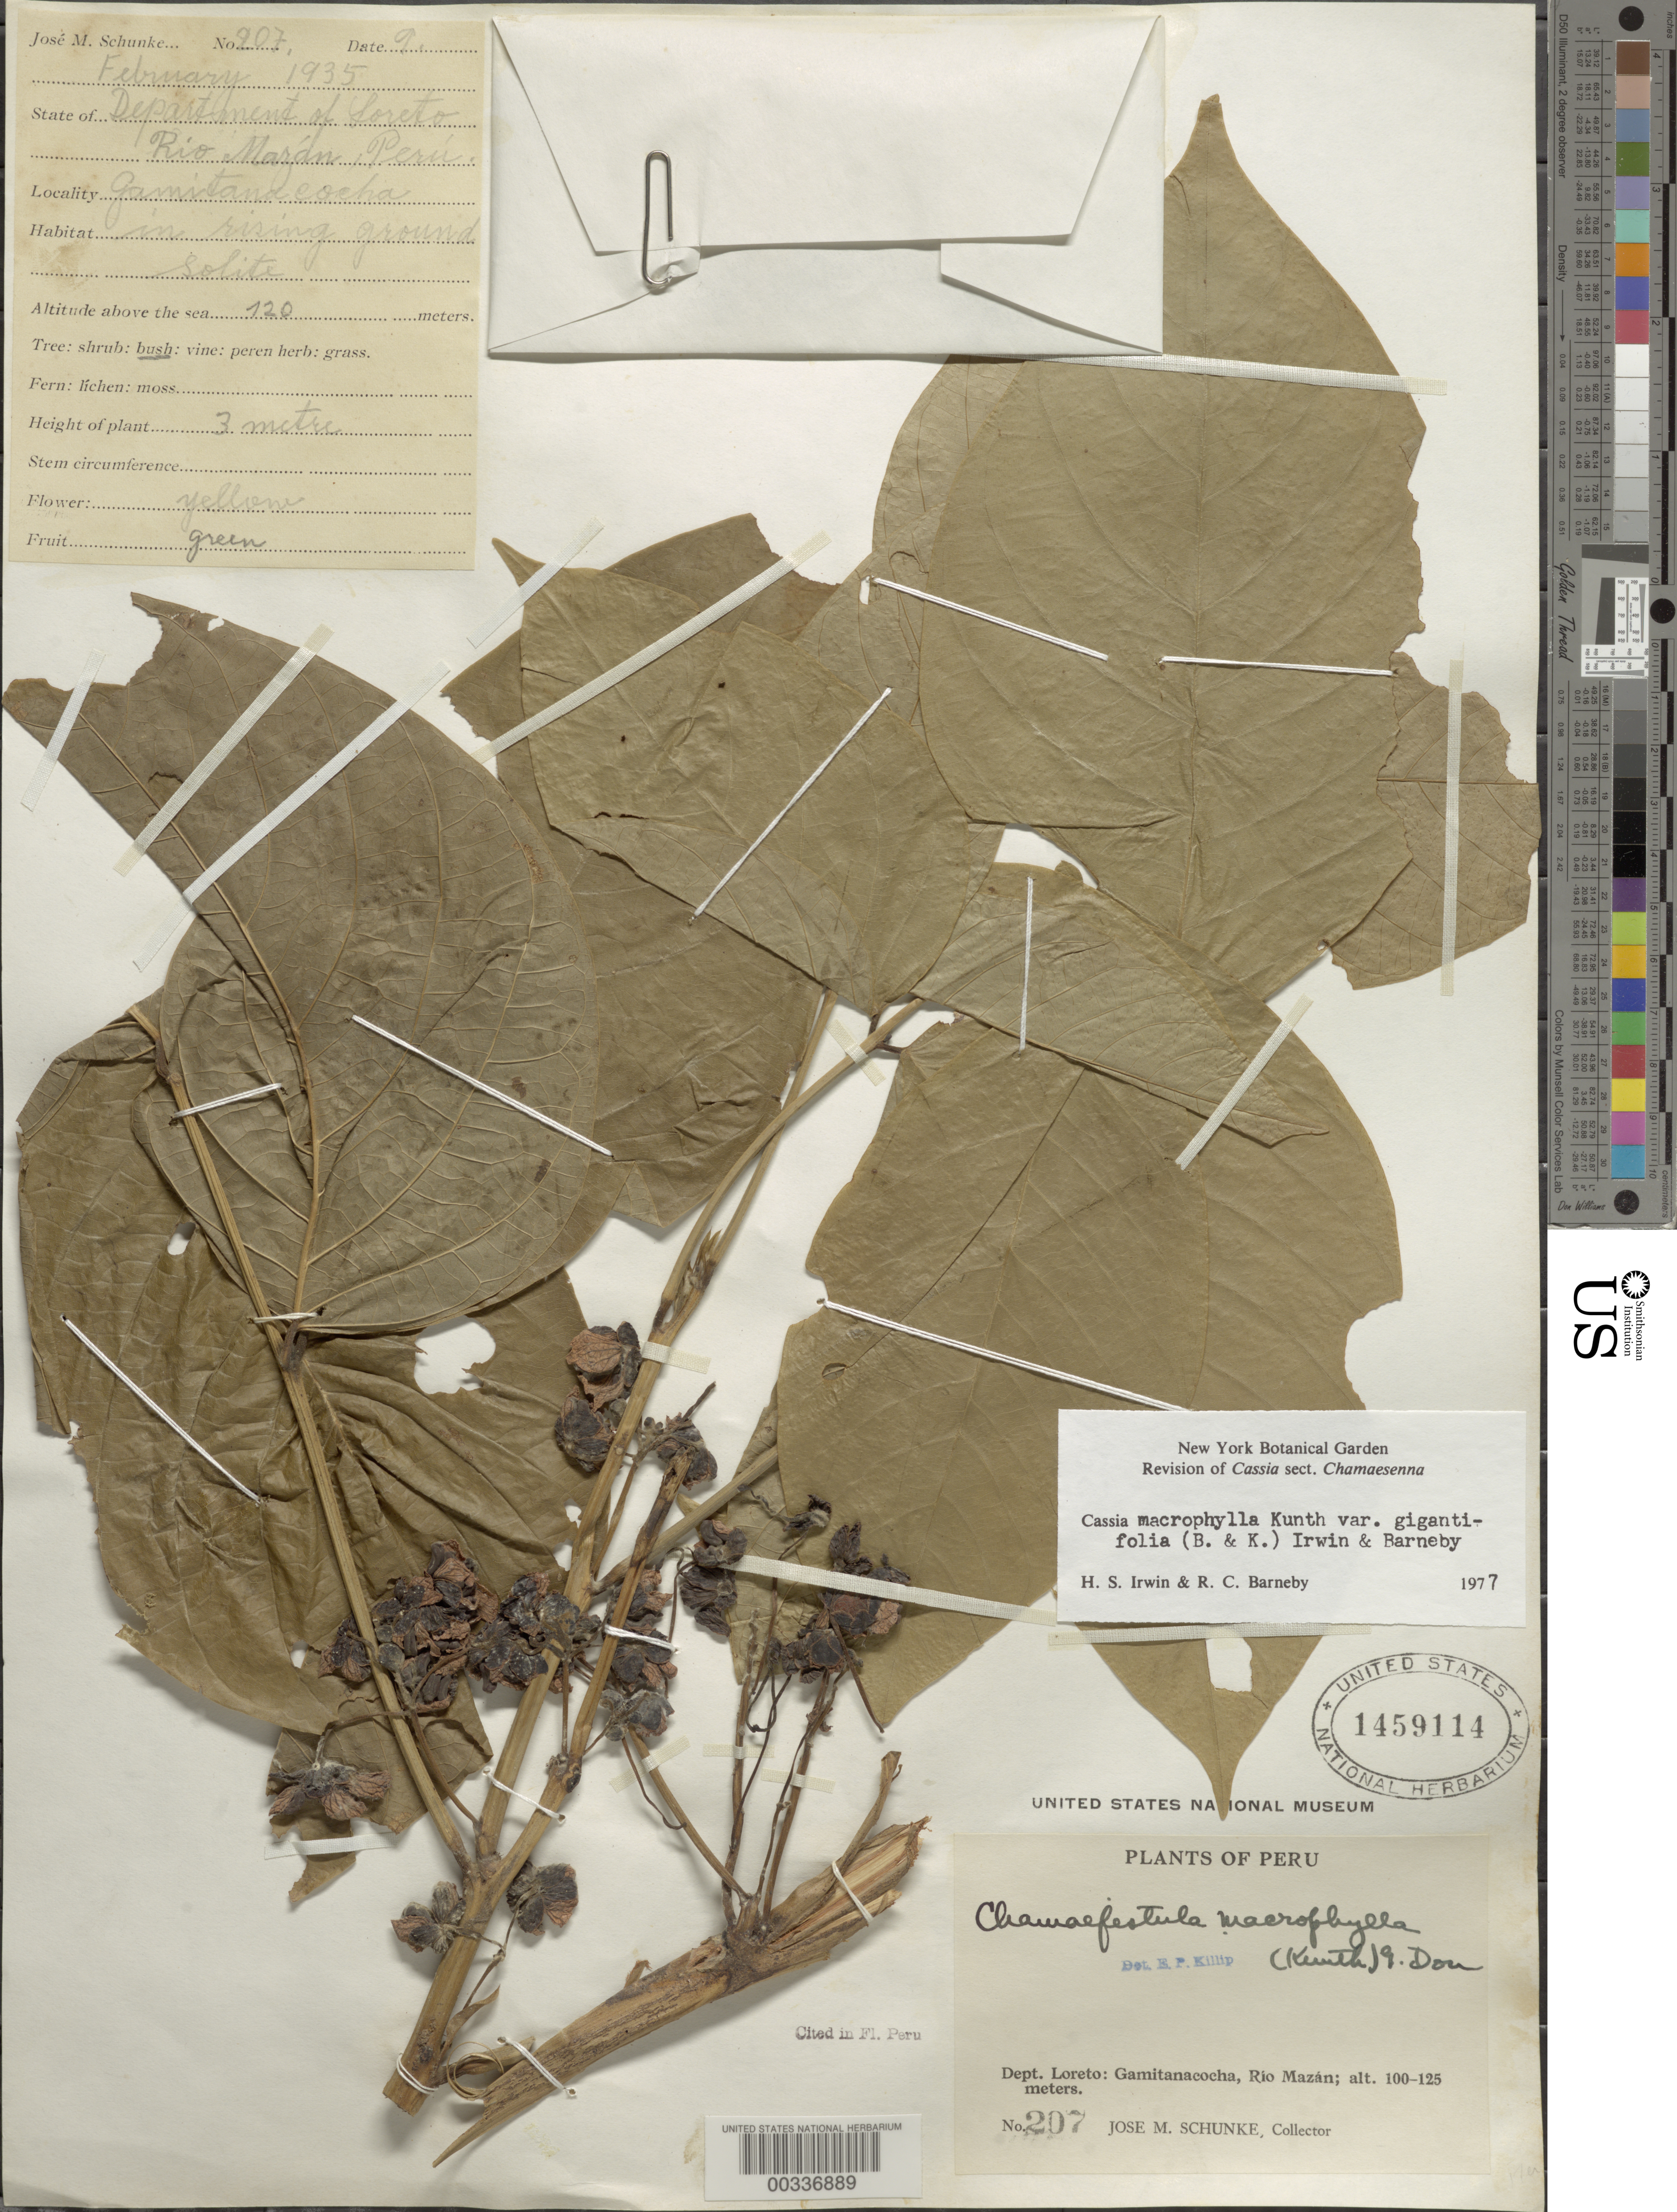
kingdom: Plantae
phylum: Tracheophyta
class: Magnoliopsida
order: Fabales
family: Fabaceae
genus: Senna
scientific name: Senna macrophylla var. gigantifolia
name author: (Britton & Killip) H.S. Irwin & Barneby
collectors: J. Schunke Vigo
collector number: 207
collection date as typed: Feb 1935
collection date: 1935-02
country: Peru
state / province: Loreto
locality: Gamitanacocha, rio mazan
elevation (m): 120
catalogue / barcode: US 1459114